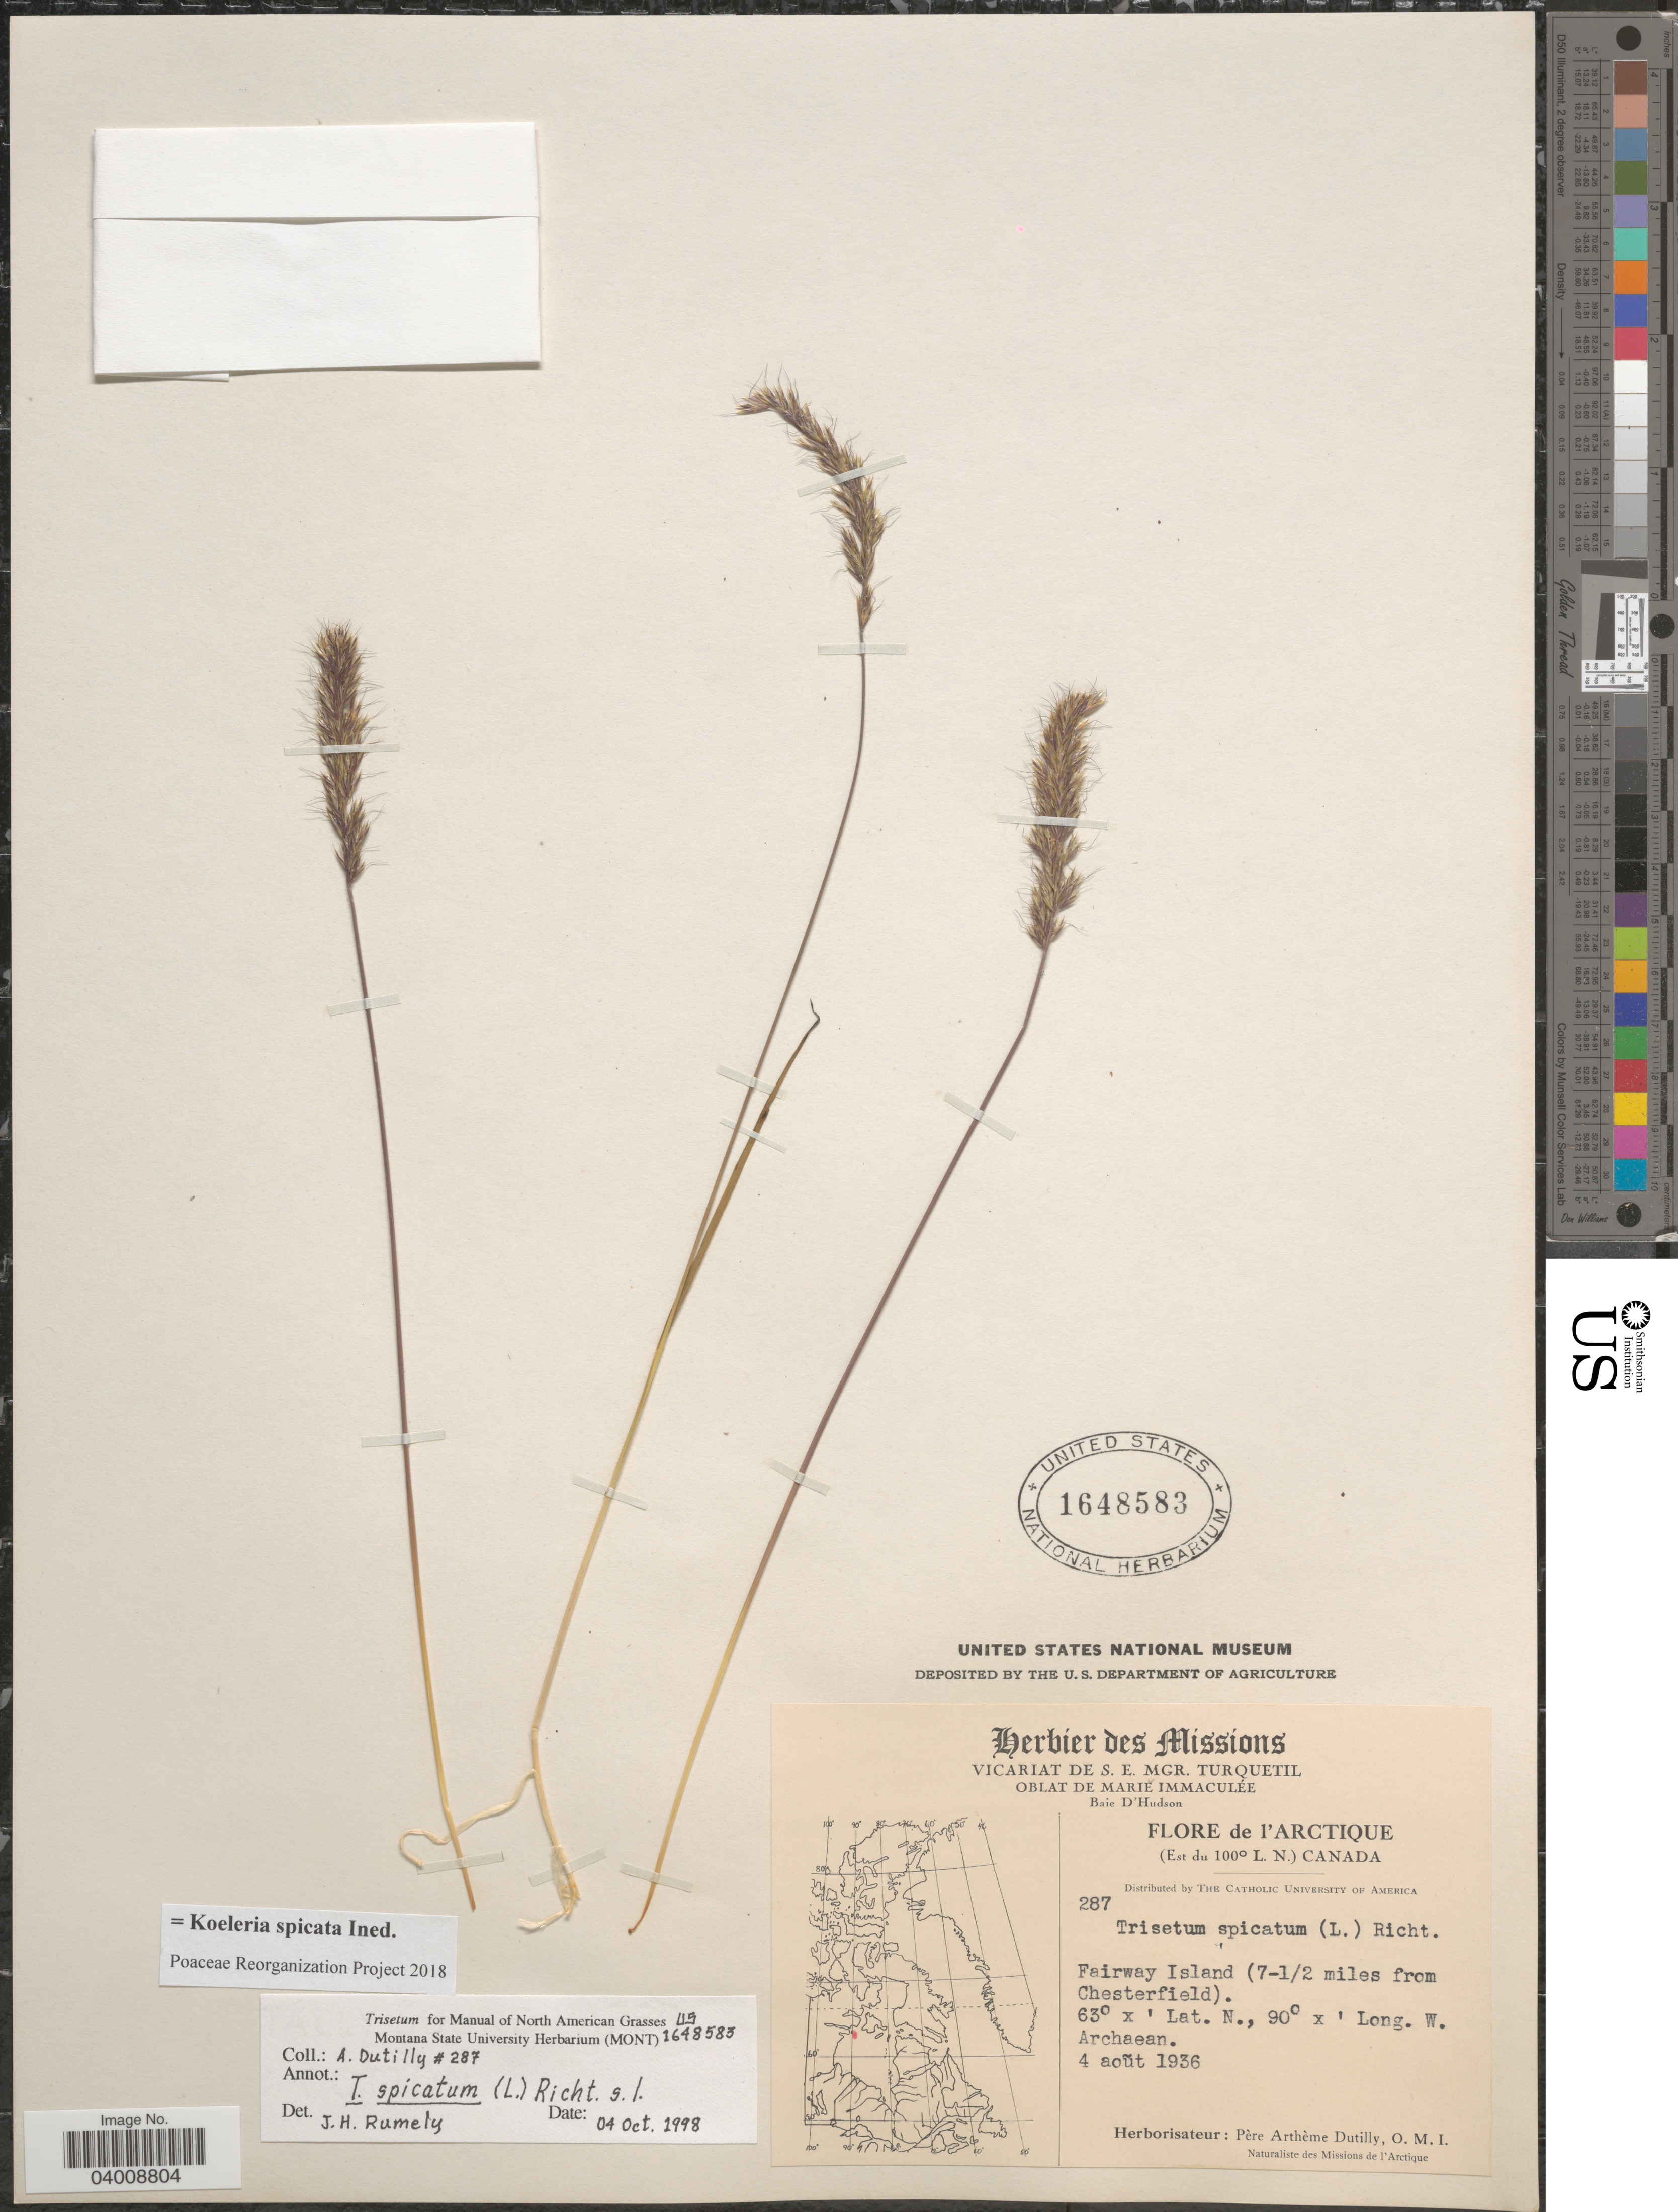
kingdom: Plantae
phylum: Tracheophyta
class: Liliopsida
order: Poales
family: Poaceae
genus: Koeleria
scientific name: Koeleria spicata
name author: (L.) Barberá et al.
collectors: ex Herb. Pêre Arthême Dutilly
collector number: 287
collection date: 1936-08-04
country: Canada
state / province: Northwest Territories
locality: L'Arctique. (Est du 100° L. N.). Fairway Island (7-1/2 miles from Chesterfield).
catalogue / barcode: US 1648583